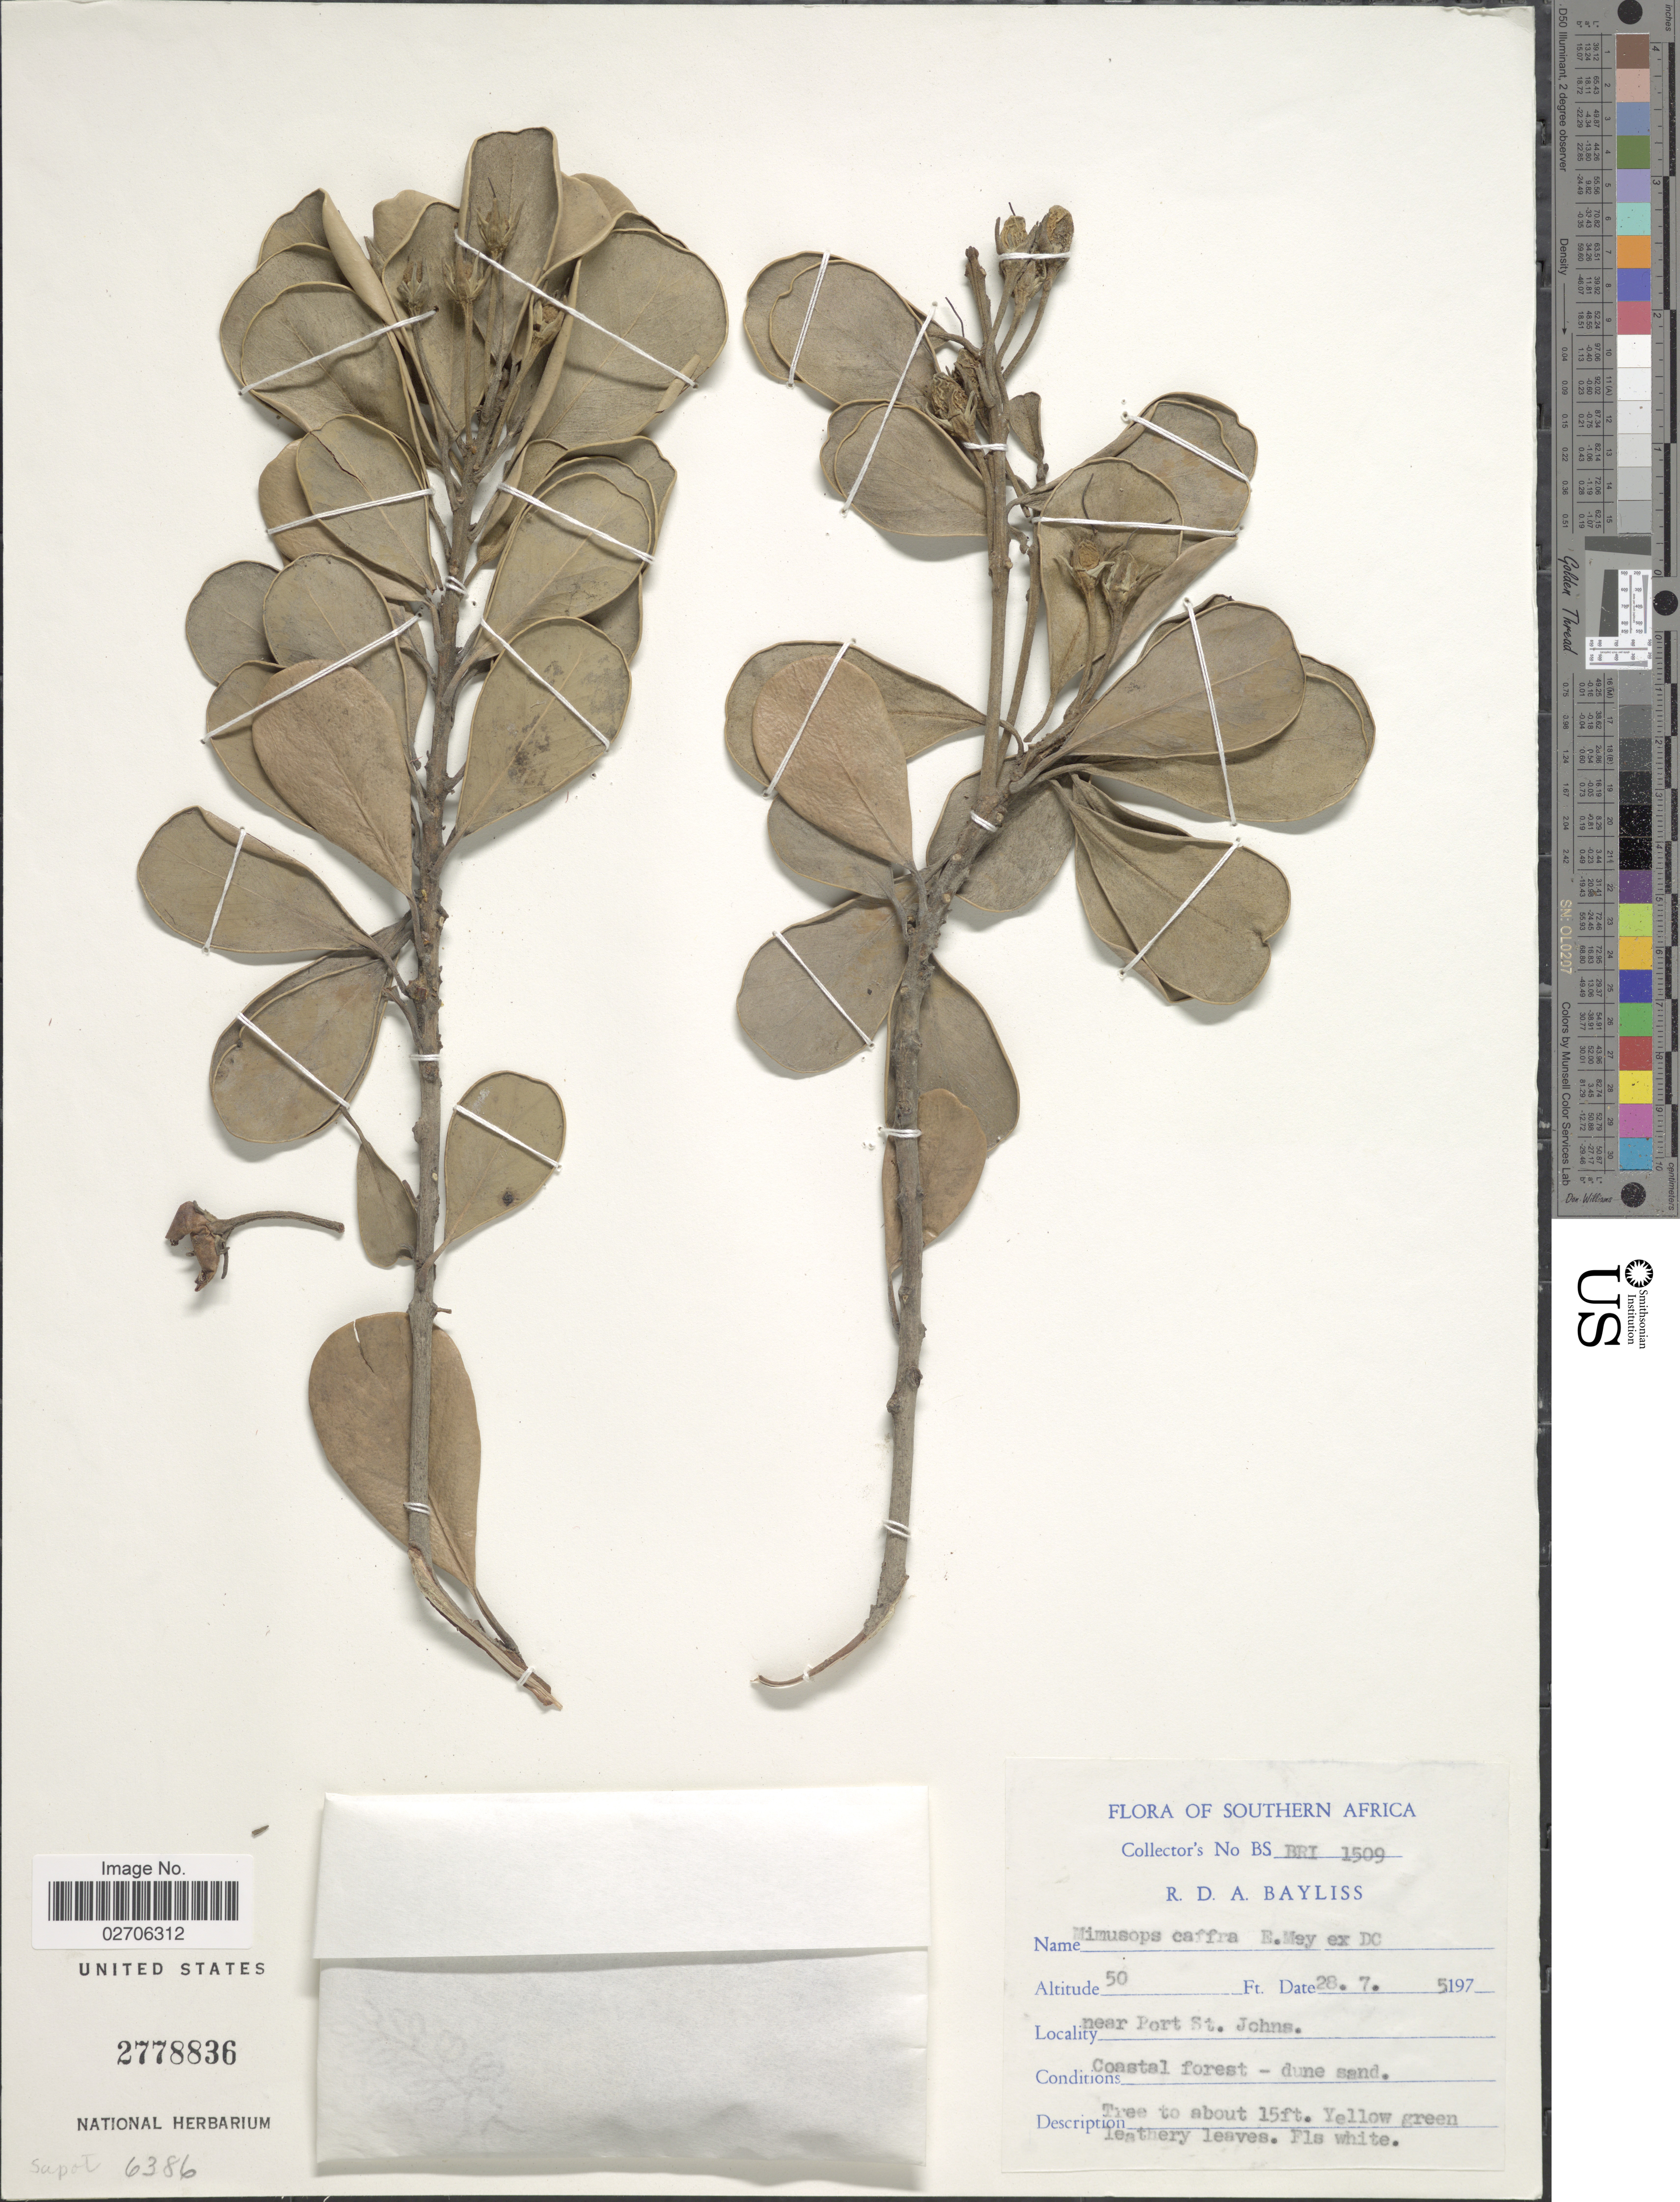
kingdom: Plantae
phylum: Tracheophyta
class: Magnoliopsida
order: Ericales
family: Sapotaceae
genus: Mimusops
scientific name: Mimusops caffra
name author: E. Mey. ex A. DC.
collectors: R. Bayliss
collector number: BSBRI1509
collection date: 1975-07-28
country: South Africa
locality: Southern Africa. Near Port St. Johns.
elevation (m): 15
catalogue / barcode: US 2778836